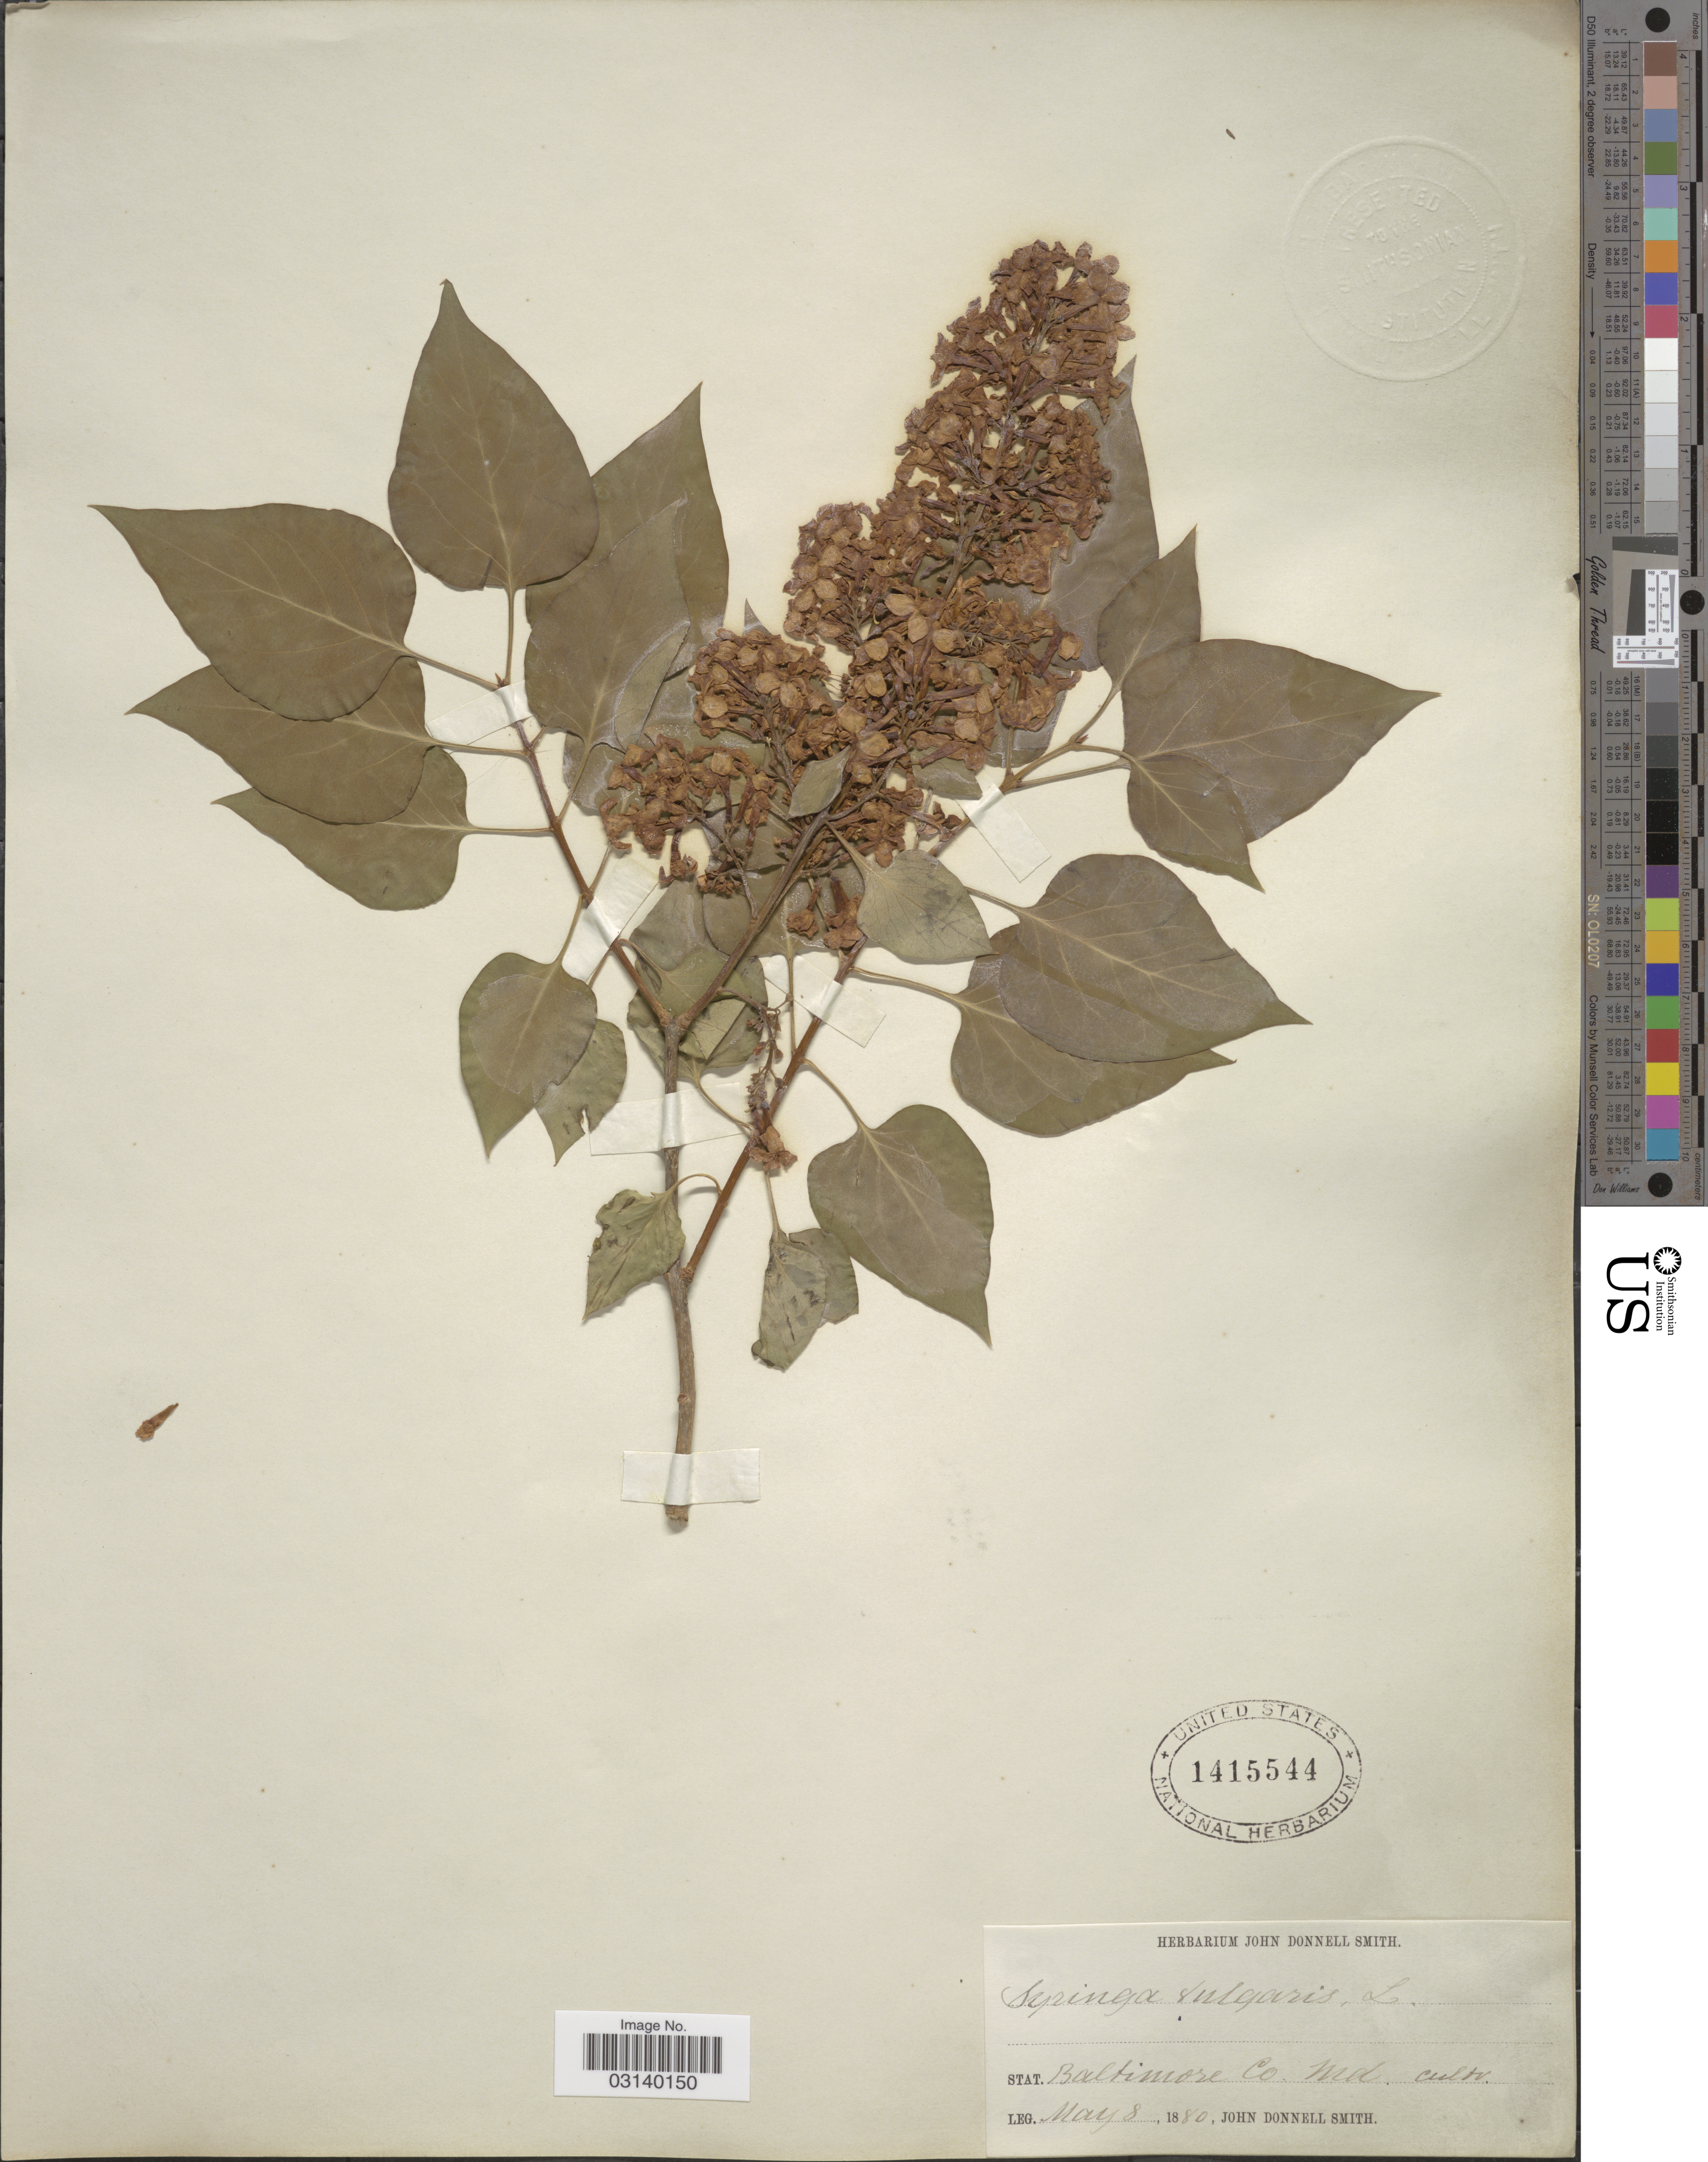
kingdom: Plantae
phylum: Tracheophyta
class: Magnoliopsida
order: Lamiales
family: Oleaceae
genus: Syringa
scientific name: Syringa vulgaris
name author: L.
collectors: J. Donnell Smith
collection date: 1880-05-08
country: United States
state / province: Maryland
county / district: Baltimore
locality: Stat. Baltimore Co.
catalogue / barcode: US 1415544